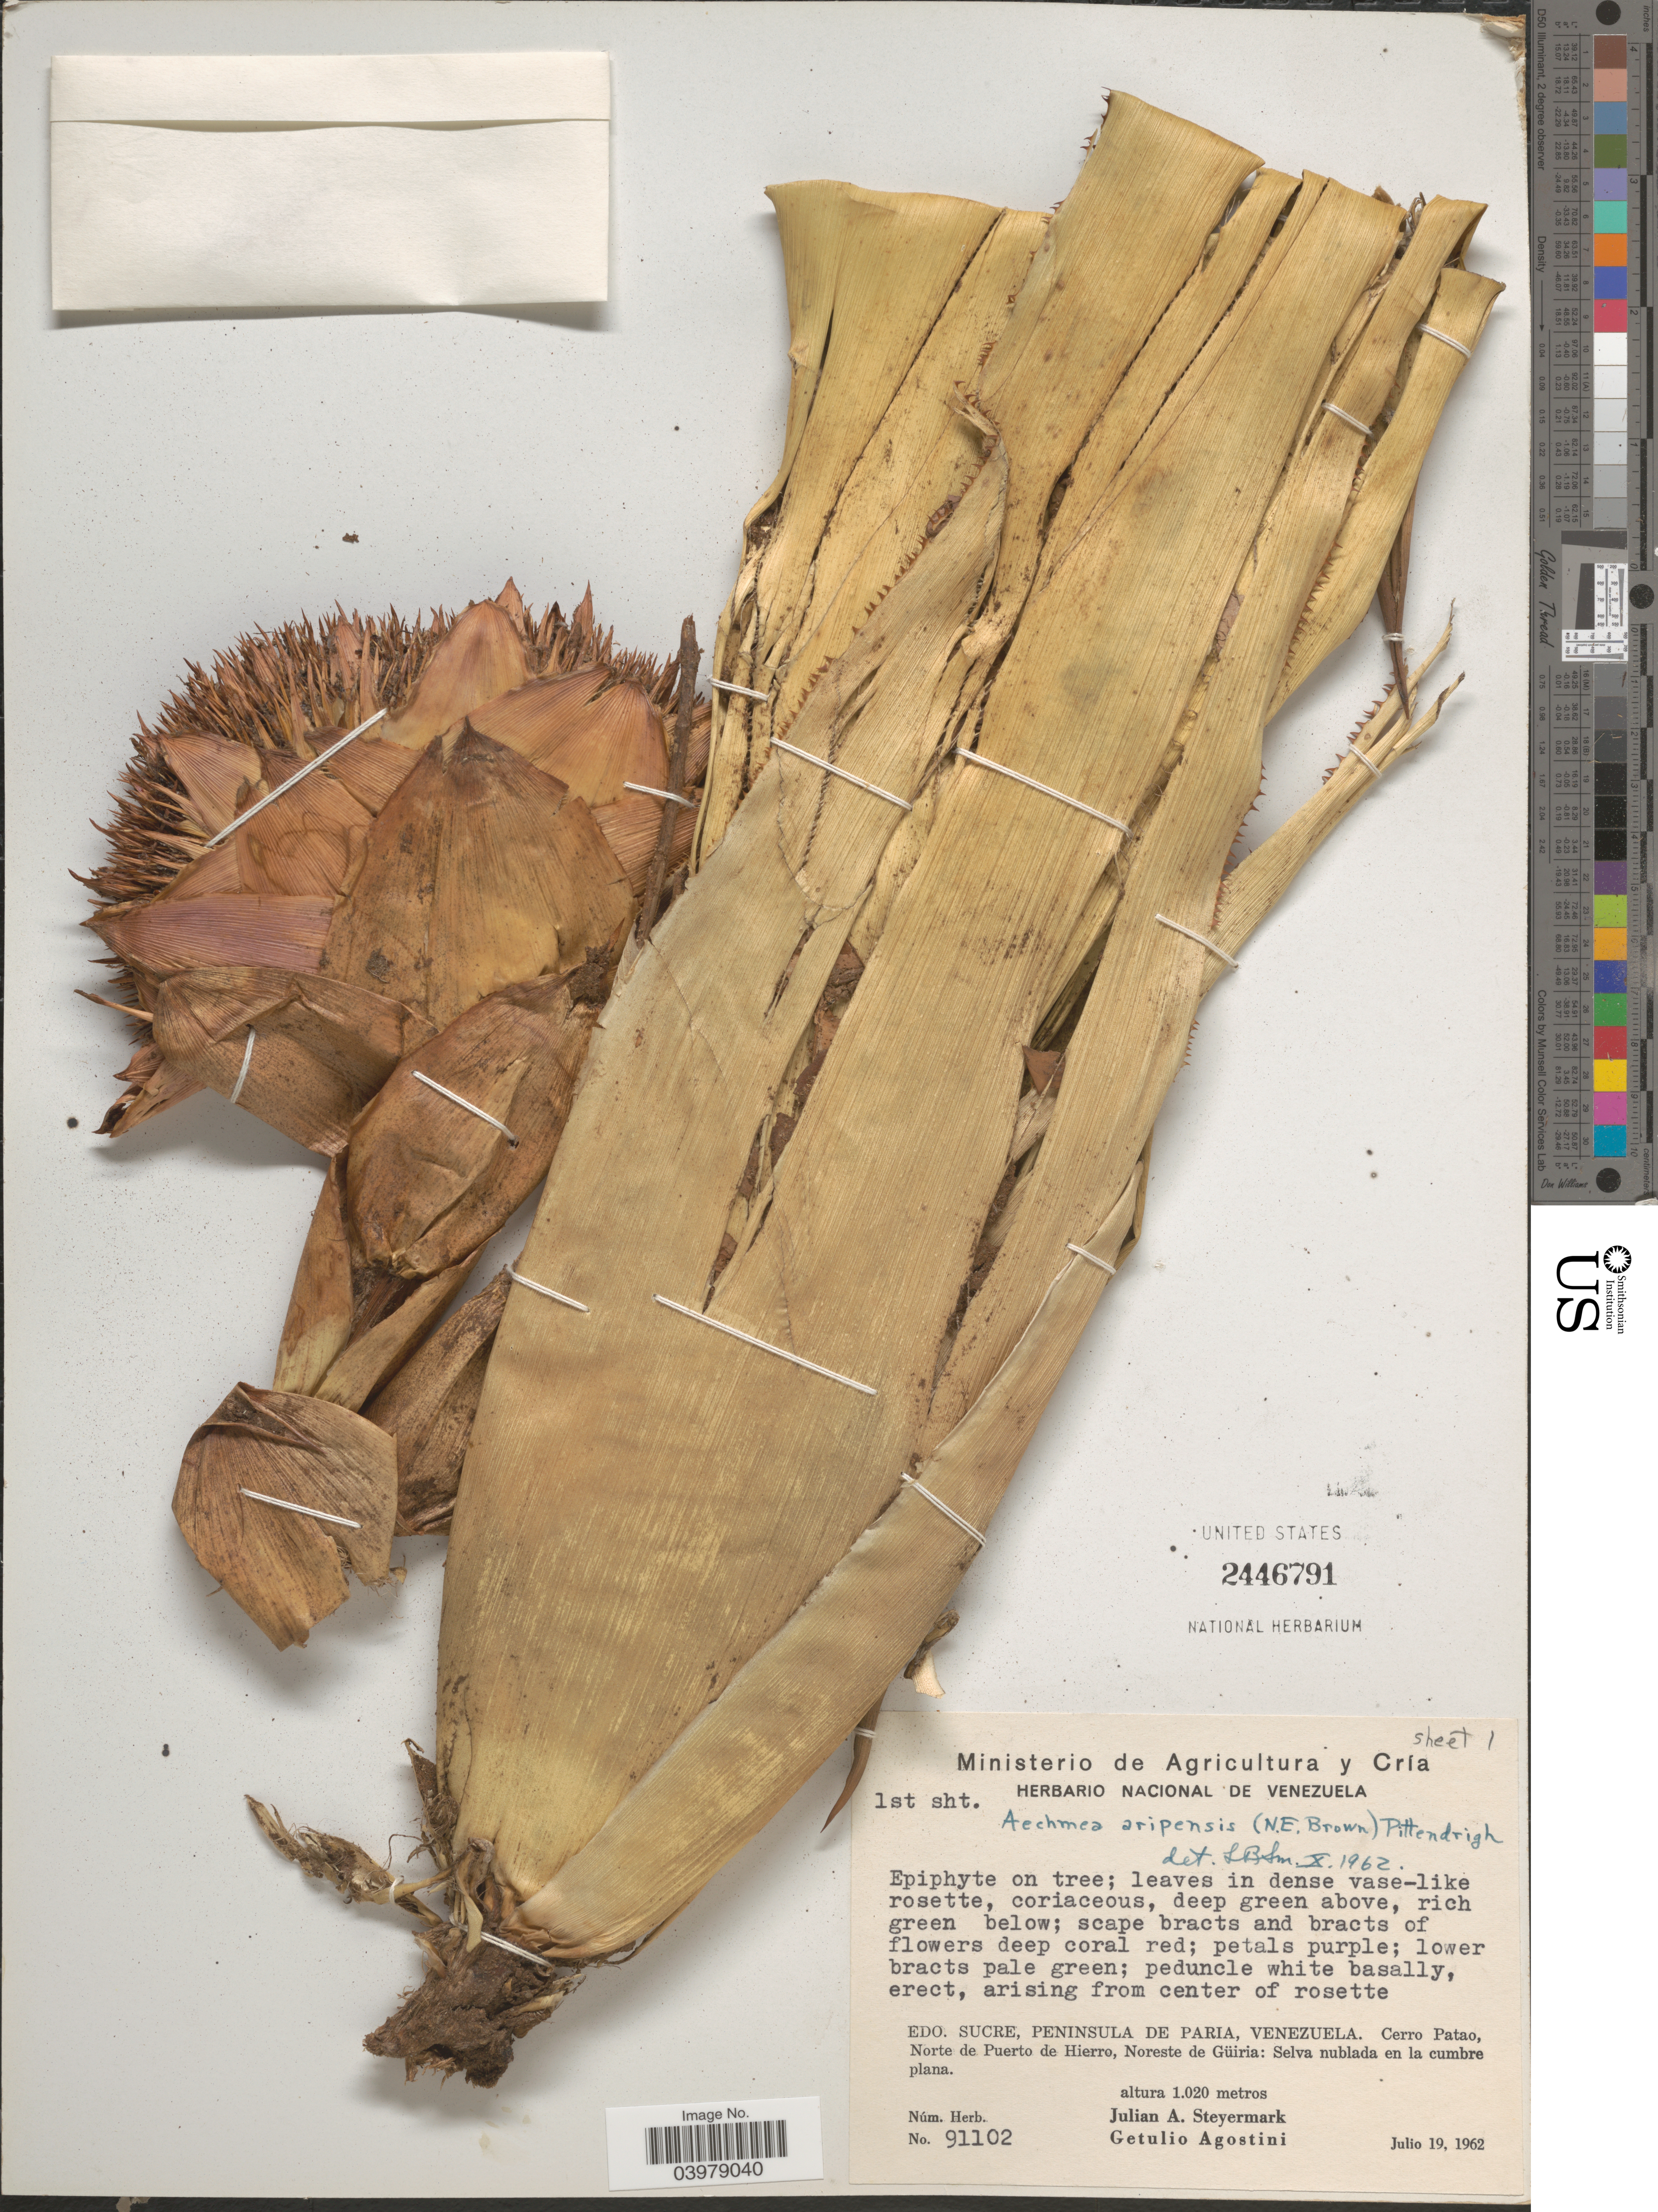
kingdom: Plantae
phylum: Tracheophyta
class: Liliopsida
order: Poales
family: Bromeliaceae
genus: Aechmea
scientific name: Aechmea aripensis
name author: (N.E. Br.) Pittendr.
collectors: J. Steyermark & G. Agostini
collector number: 91102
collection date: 1962-07-19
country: Venezuela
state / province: Sucre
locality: Peninsula de Paria. Cerro Patao, Norte de Puerto de Hierro, Noreste de Güiria: Selva nublada en la cumbre plana.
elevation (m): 1020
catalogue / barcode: US 2446791